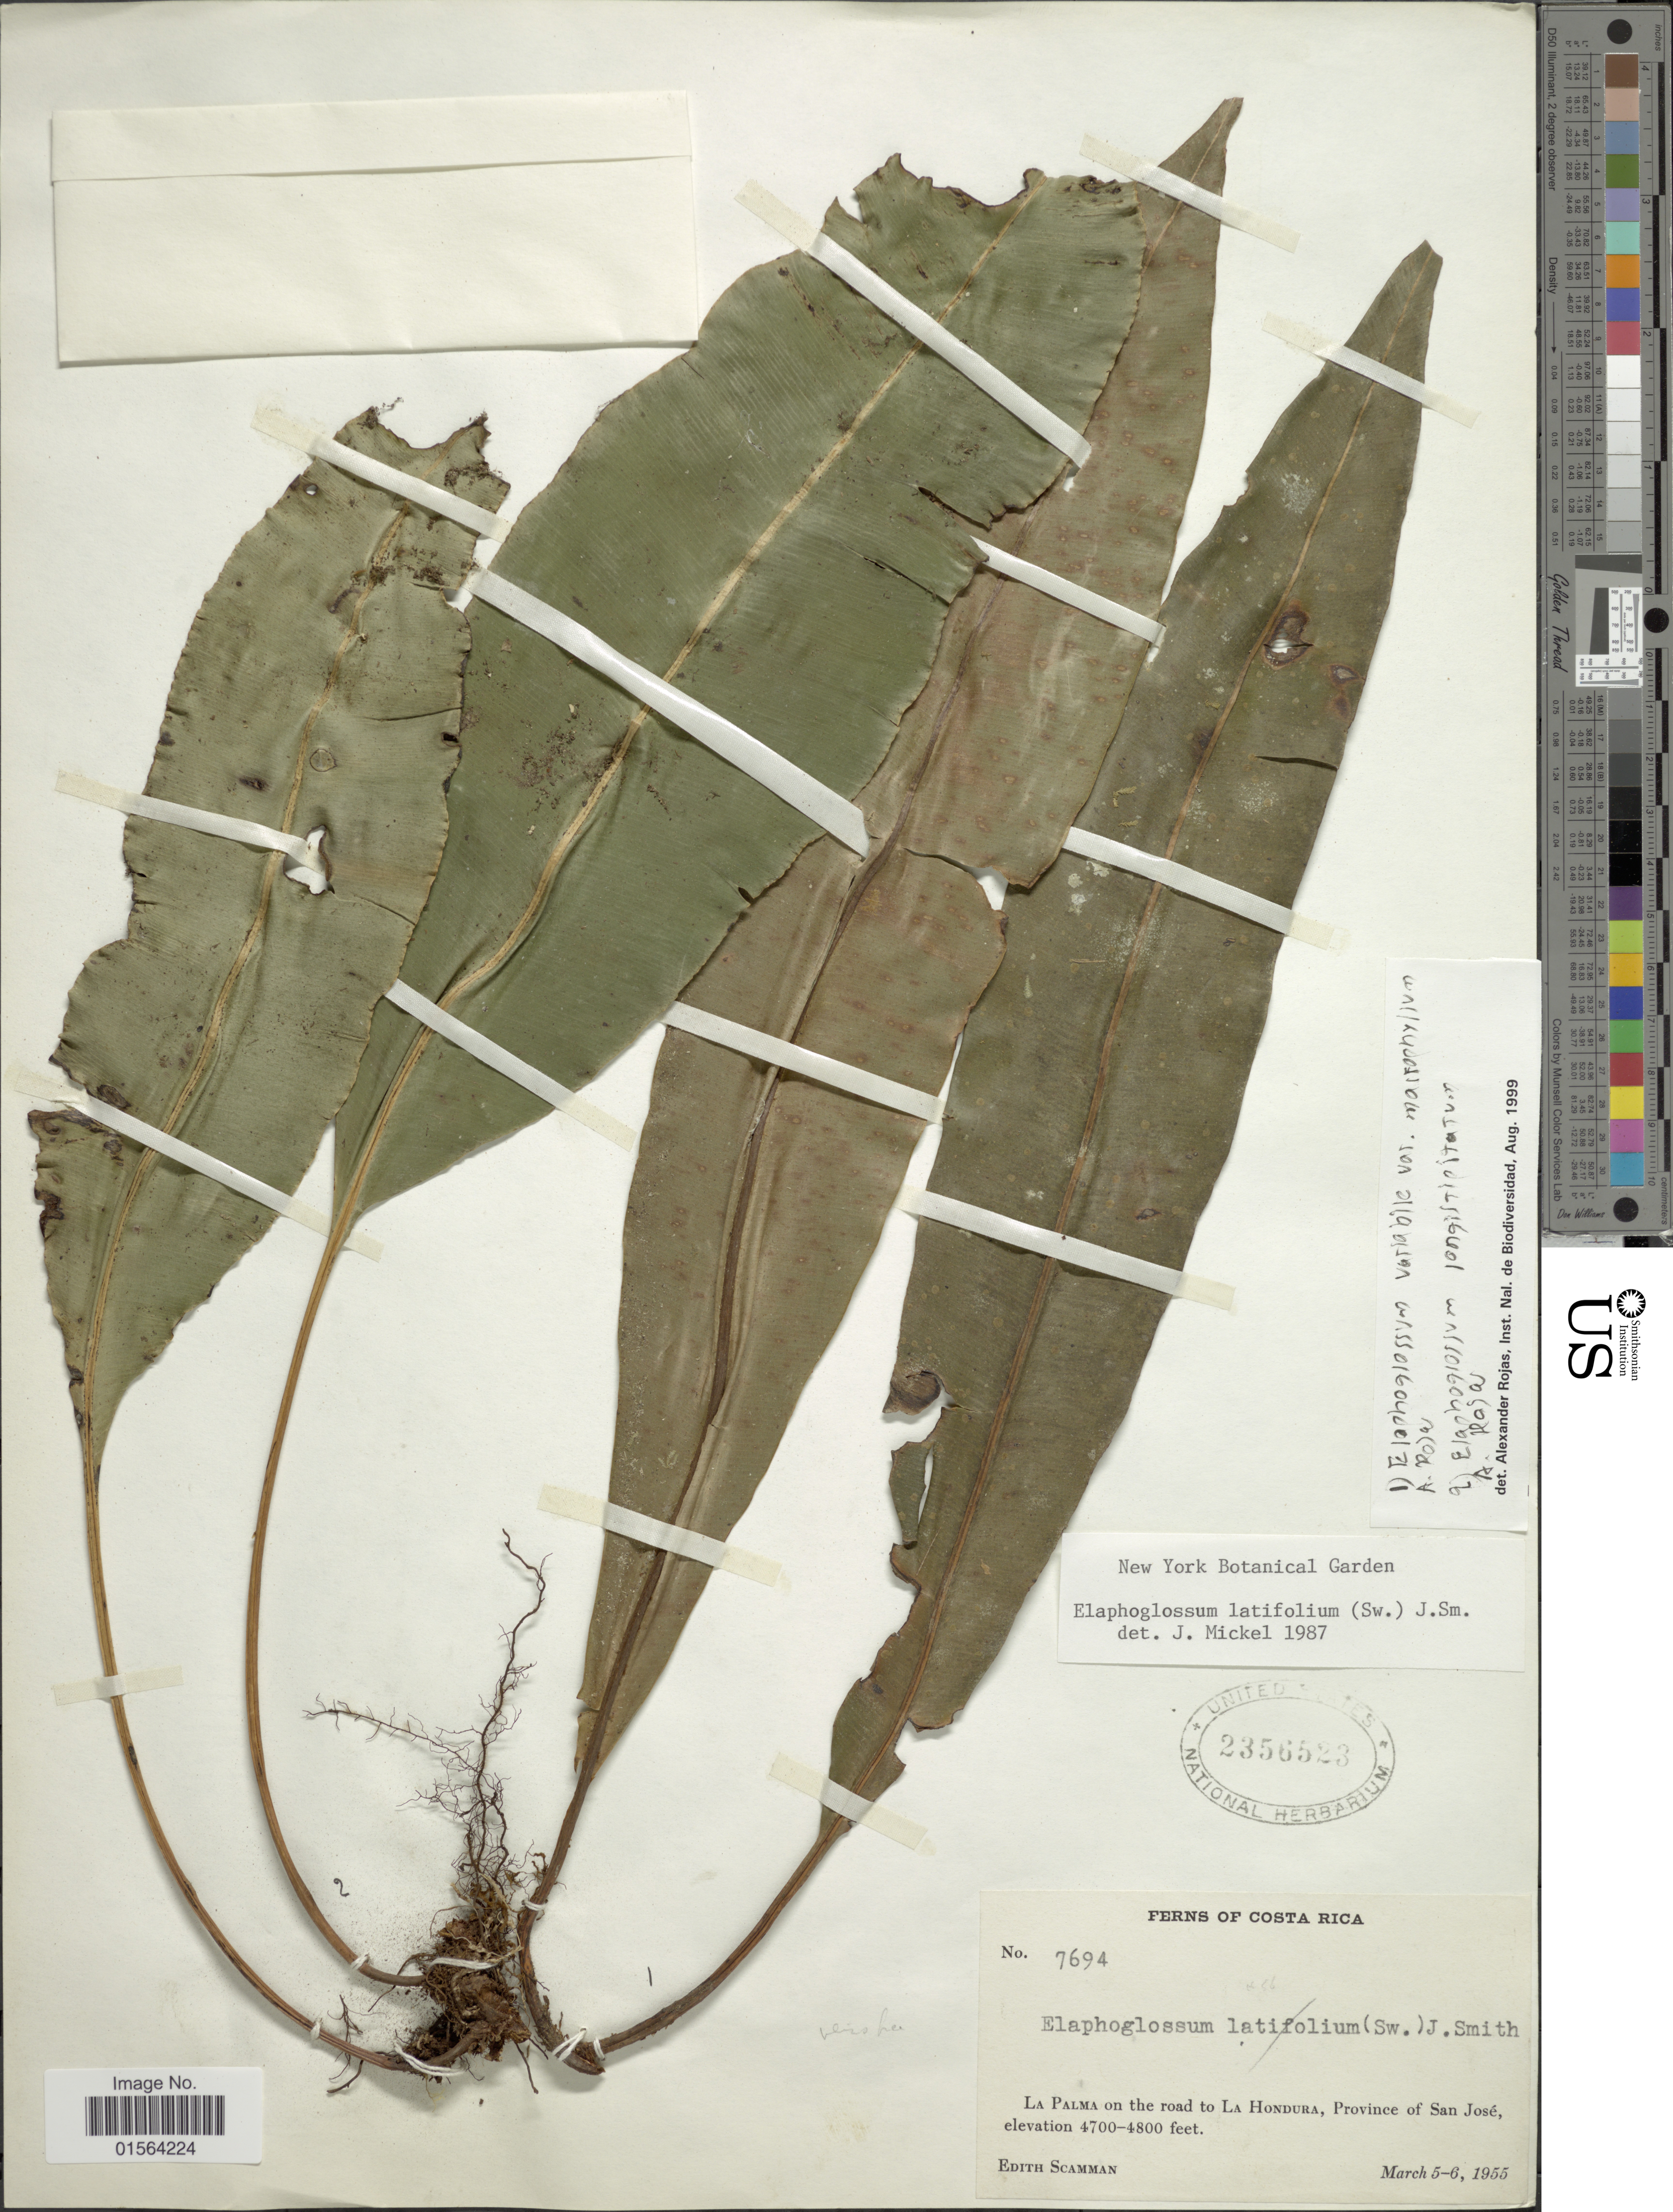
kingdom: Plantae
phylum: Tracheophyta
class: Polypodiopsida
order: Polypodiales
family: Dryopteridaceae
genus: Elaphoglossum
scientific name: Elaphoglossum latifolium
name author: (Sw.) J. Sm.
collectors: E. Scamman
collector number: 7694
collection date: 1955-03-05/1955-03-06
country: Costa Rica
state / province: San José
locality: La Palma on the orad to La Hondura, province of San Jose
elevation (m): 1433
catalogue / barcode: US 2356523